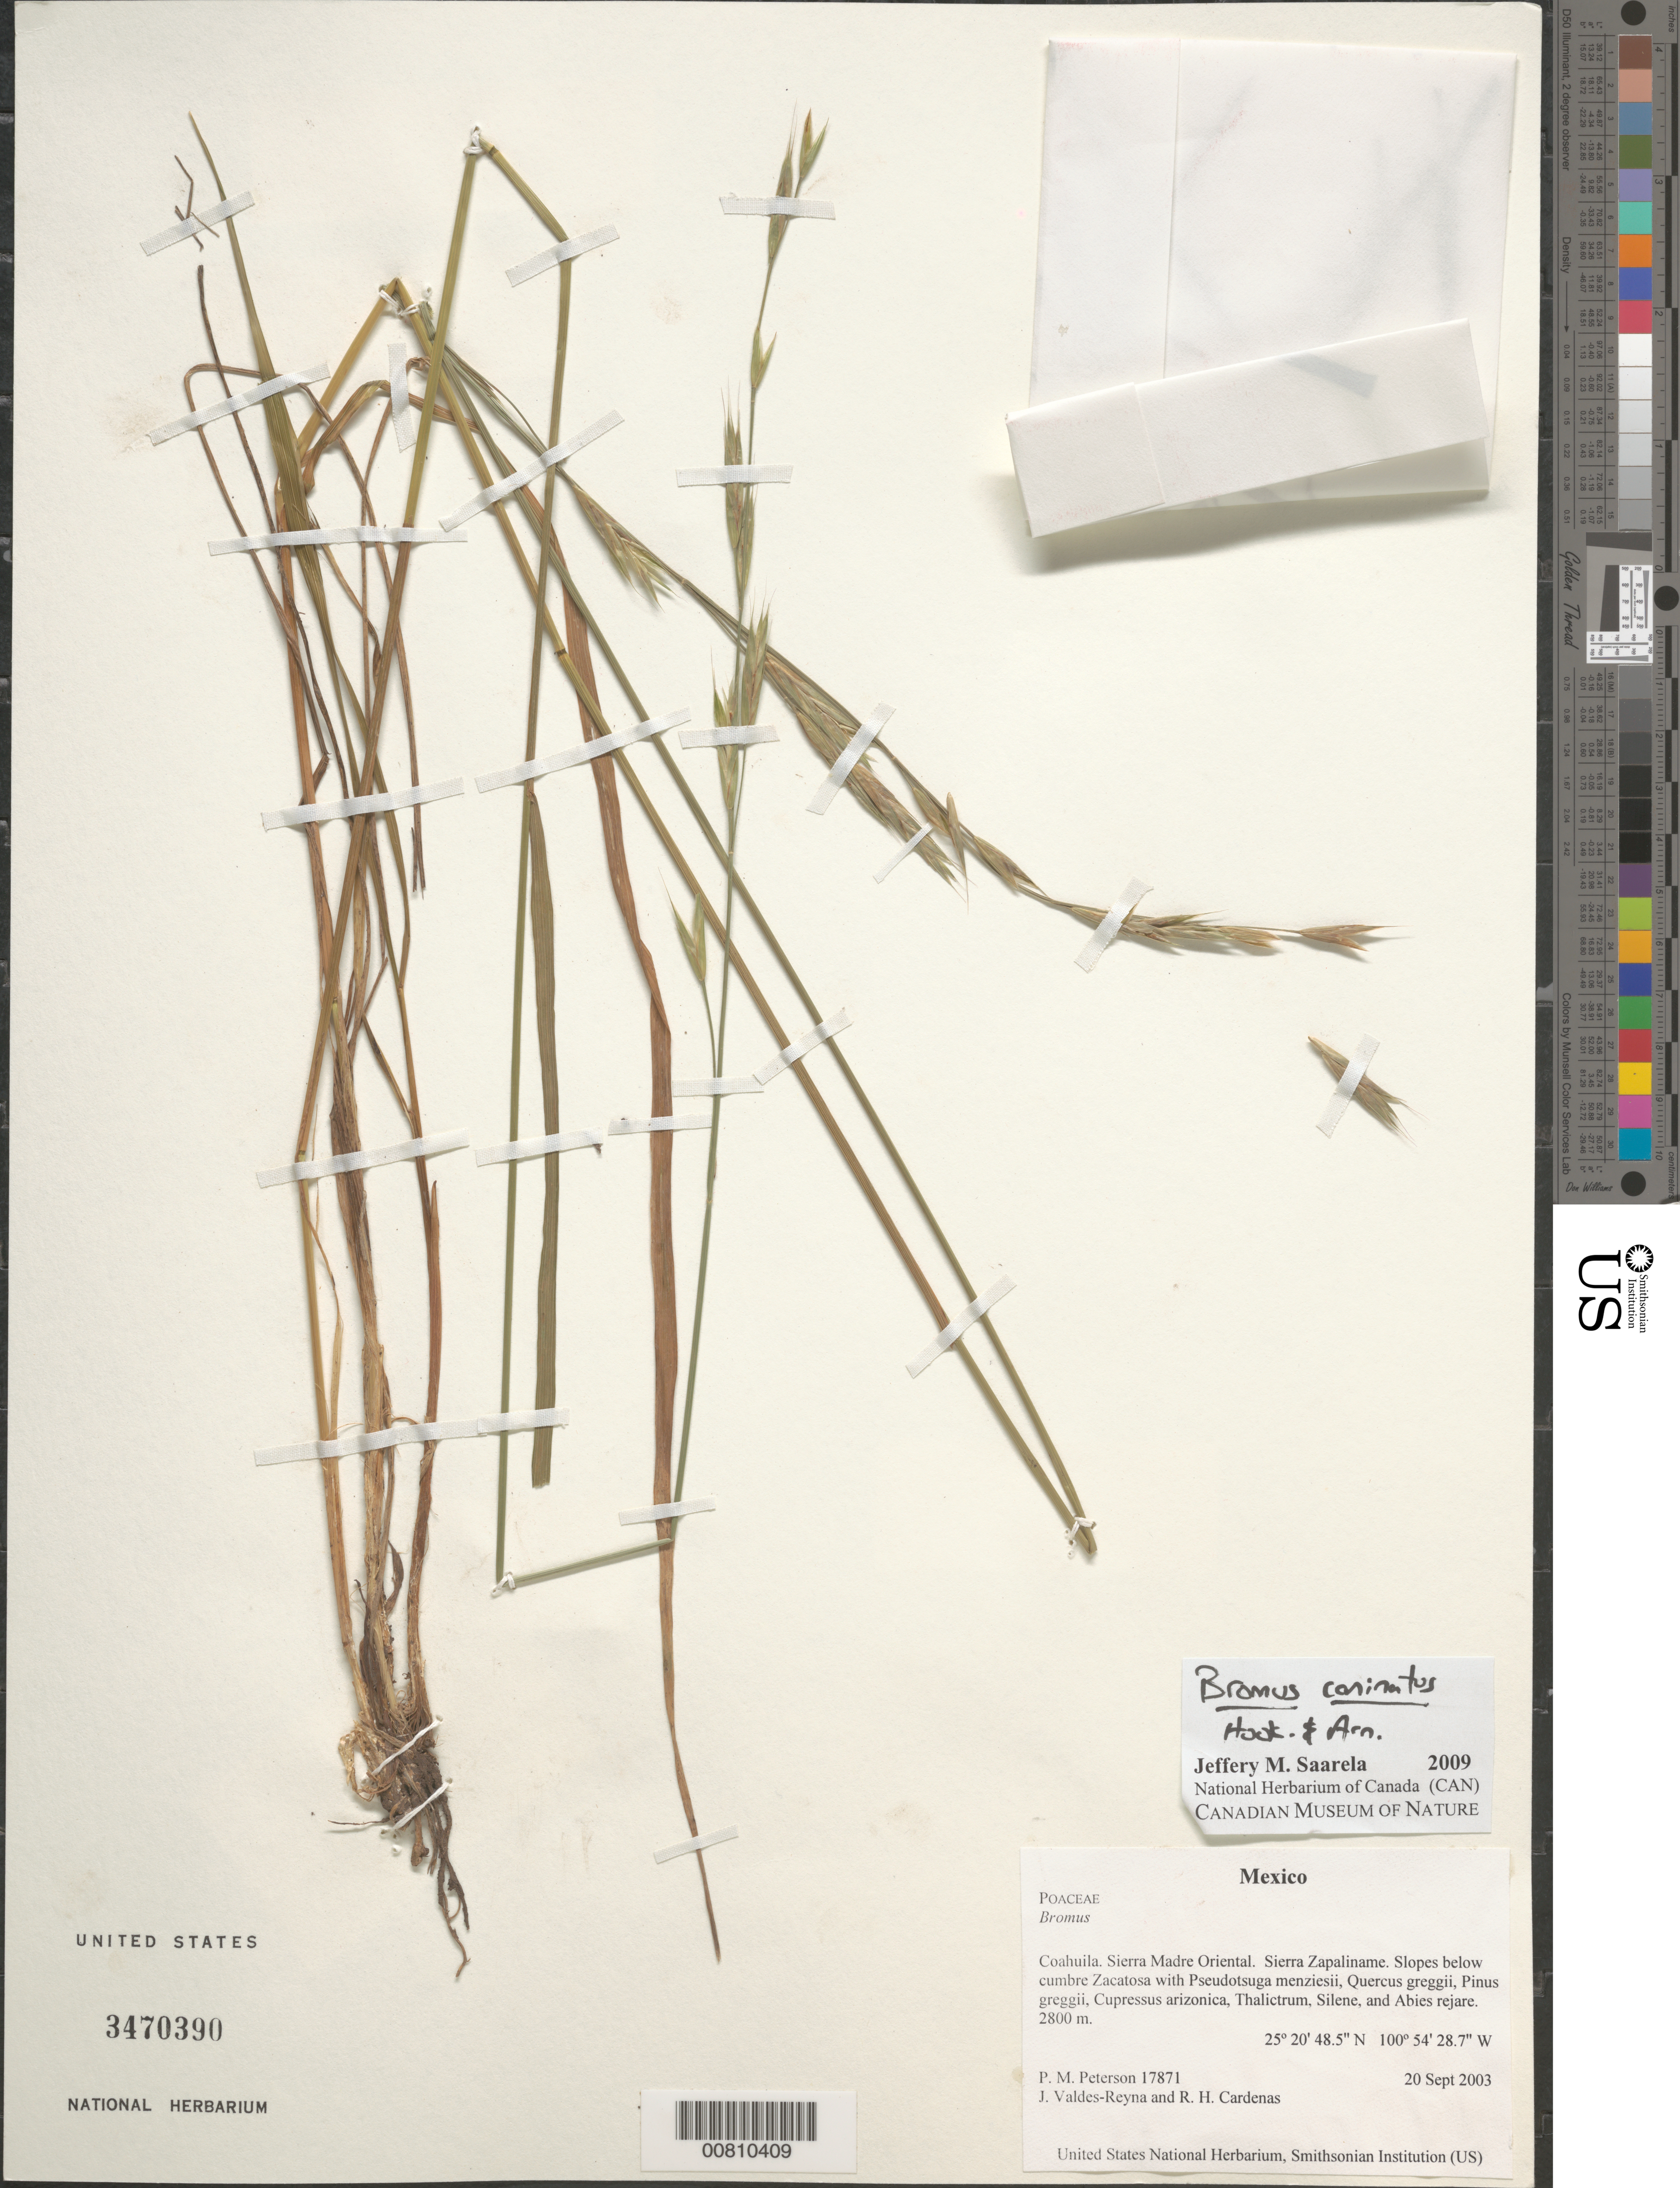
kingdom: Plantae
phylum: Tracheophyta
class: Liliopsida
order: Poales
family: Poaceae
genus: Bromus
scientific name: Bromus carinatus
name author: Hook. & Arn.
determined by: Saarela, J. M., (CAN), Canadian Museum of Nature (CANADA)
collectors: P. M. Peterson, J. Valdés-Reyna & R. Cardenas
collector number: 17871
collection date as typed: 20 Sep 2003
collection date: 2003-09-20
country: Mexico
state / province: Coahuila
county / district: Sierra Madre Oriental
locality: Sierra Zapaliname. Slopes below cumbre Zacatosa with Pseudotsuga menziesii, Quercus greggii, Pinus greggii, Cupressus arizonica, Thalictrum, Silene, and Abies rejare.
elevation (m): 2800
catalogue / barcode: US 3470390